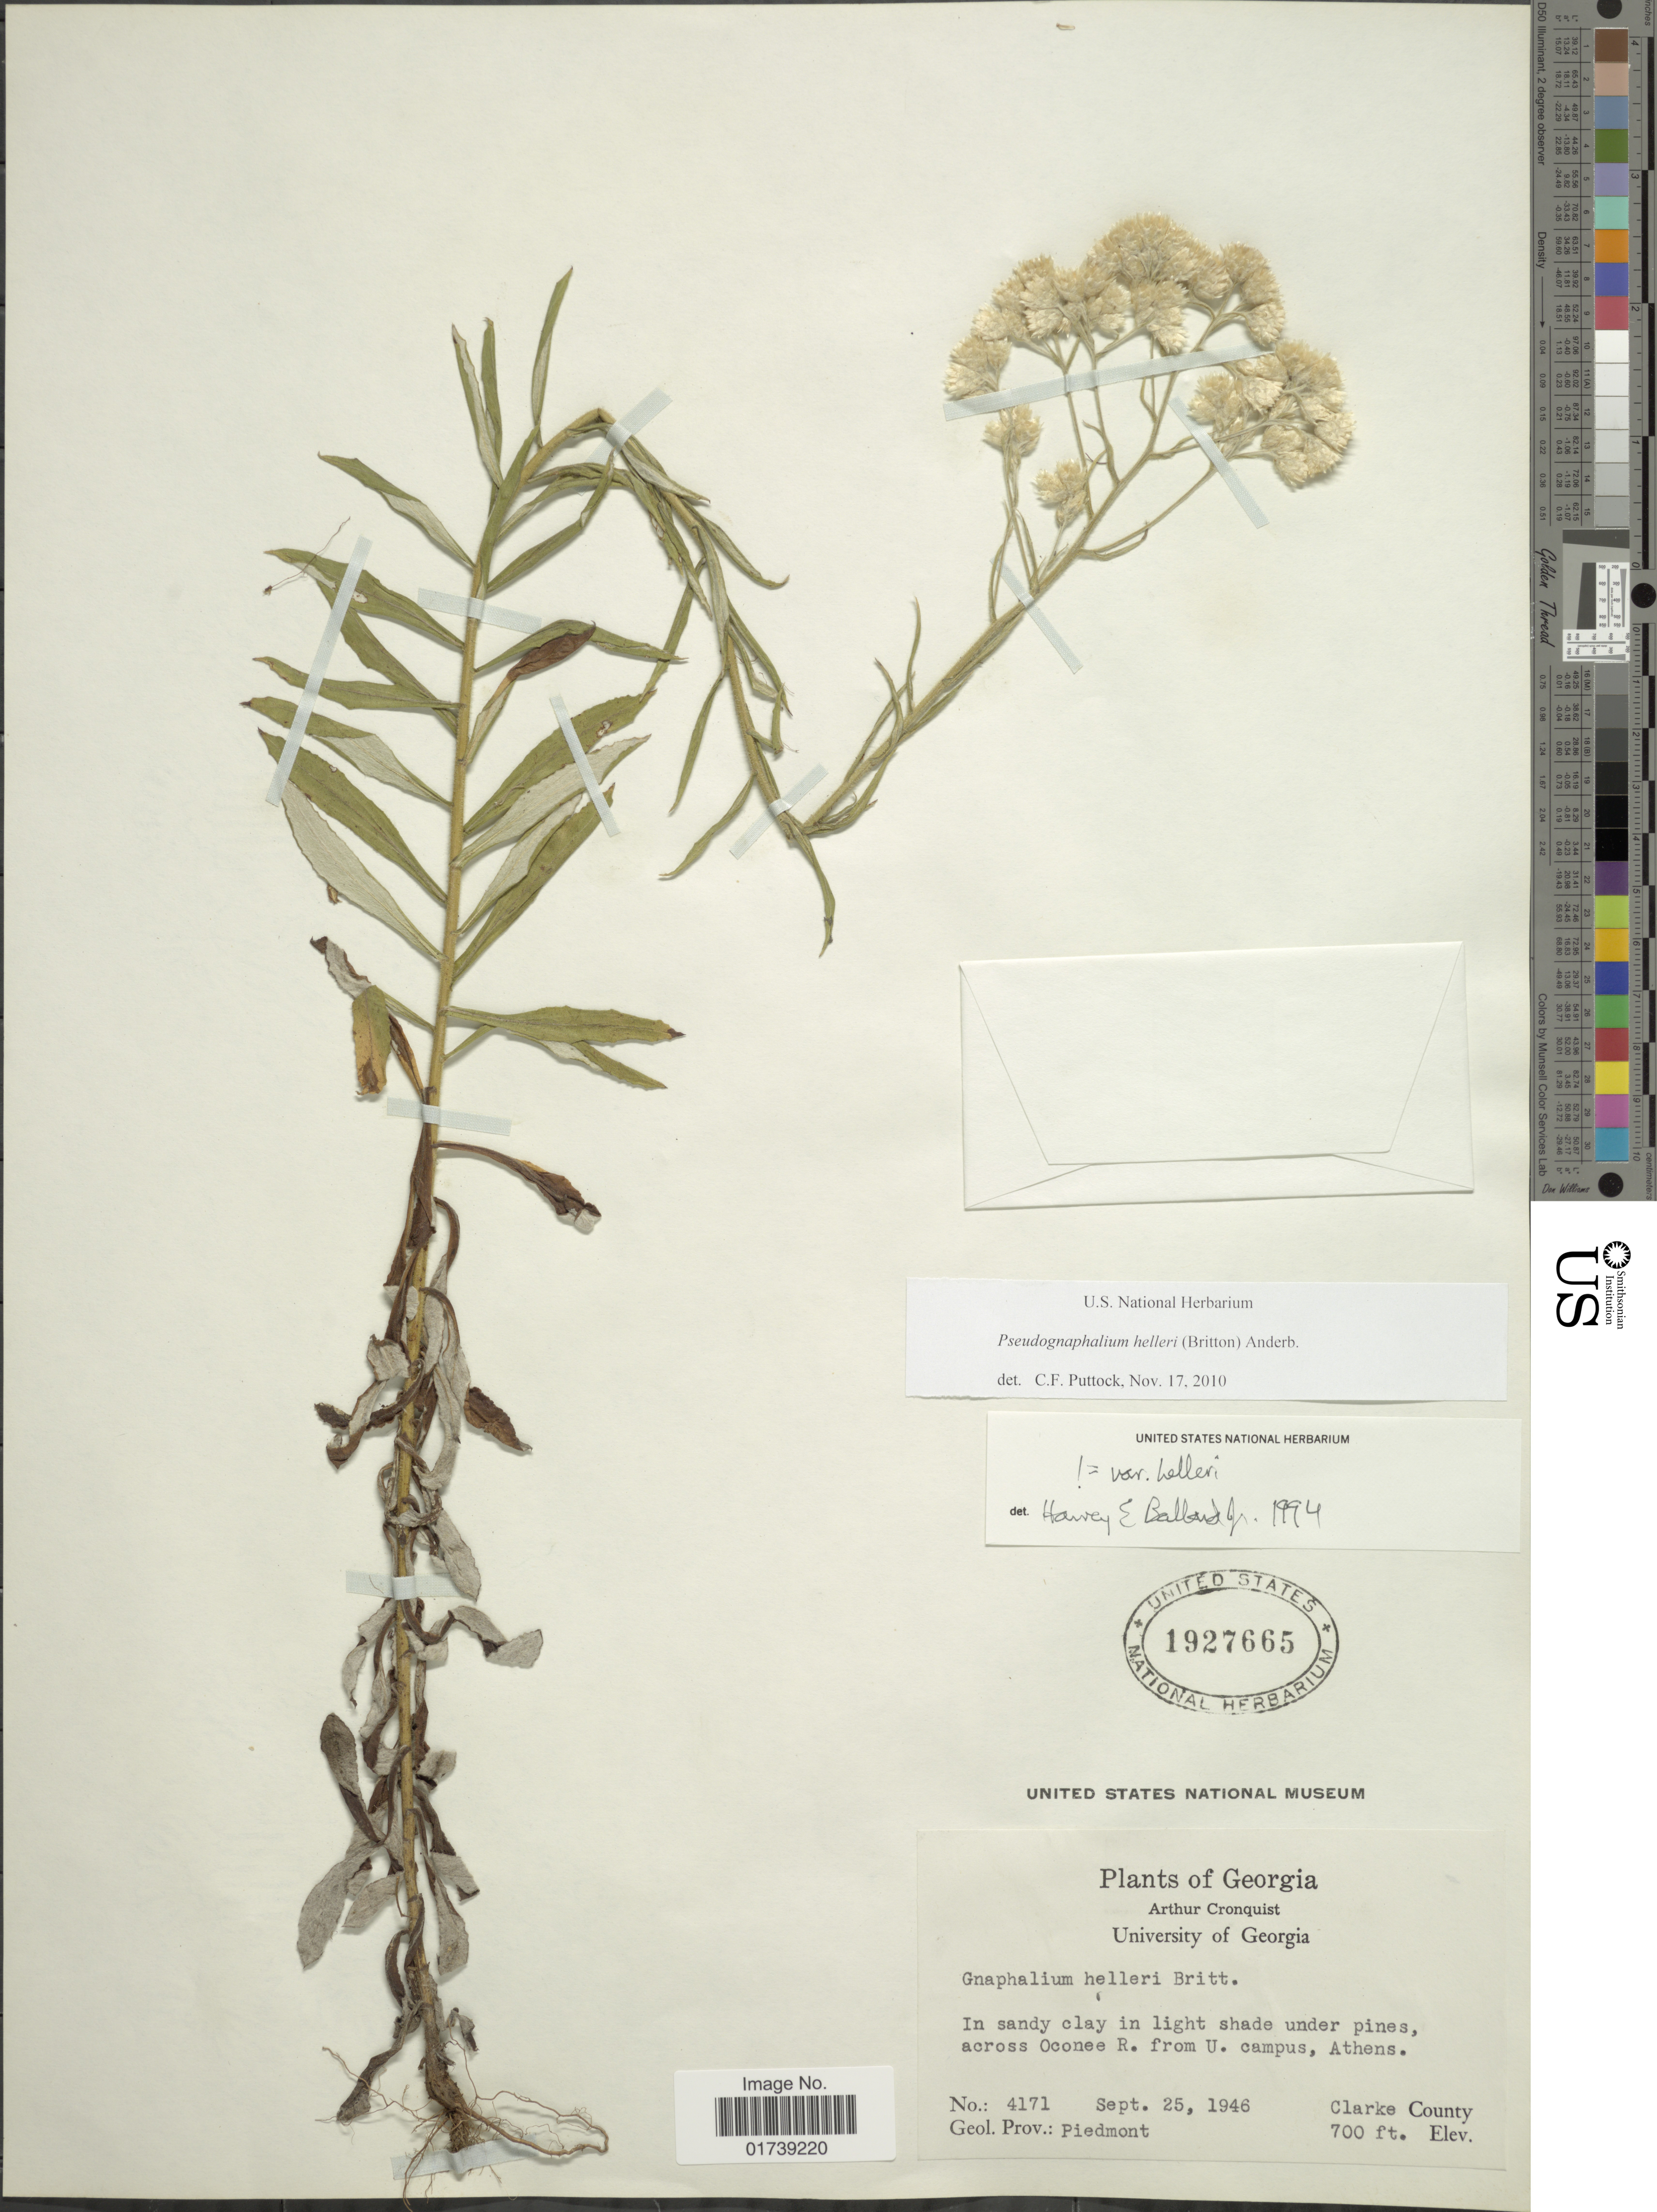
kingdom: Plantae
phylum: Tracheophyta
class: Magnoliopsida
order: Asterales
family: Asteraceae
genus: Pseudognaphalium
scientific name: Pseudognaphalium helleri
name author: (Britton) Anderb.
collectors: A. J. Cronquist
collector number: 4171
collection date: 1946-09-25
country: United States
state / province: Georgia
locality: Across Oconee R. from U. campus, Athens, Clarke County, Geol. Prov.: Piedmont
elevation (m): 213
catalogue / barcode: US 1927665